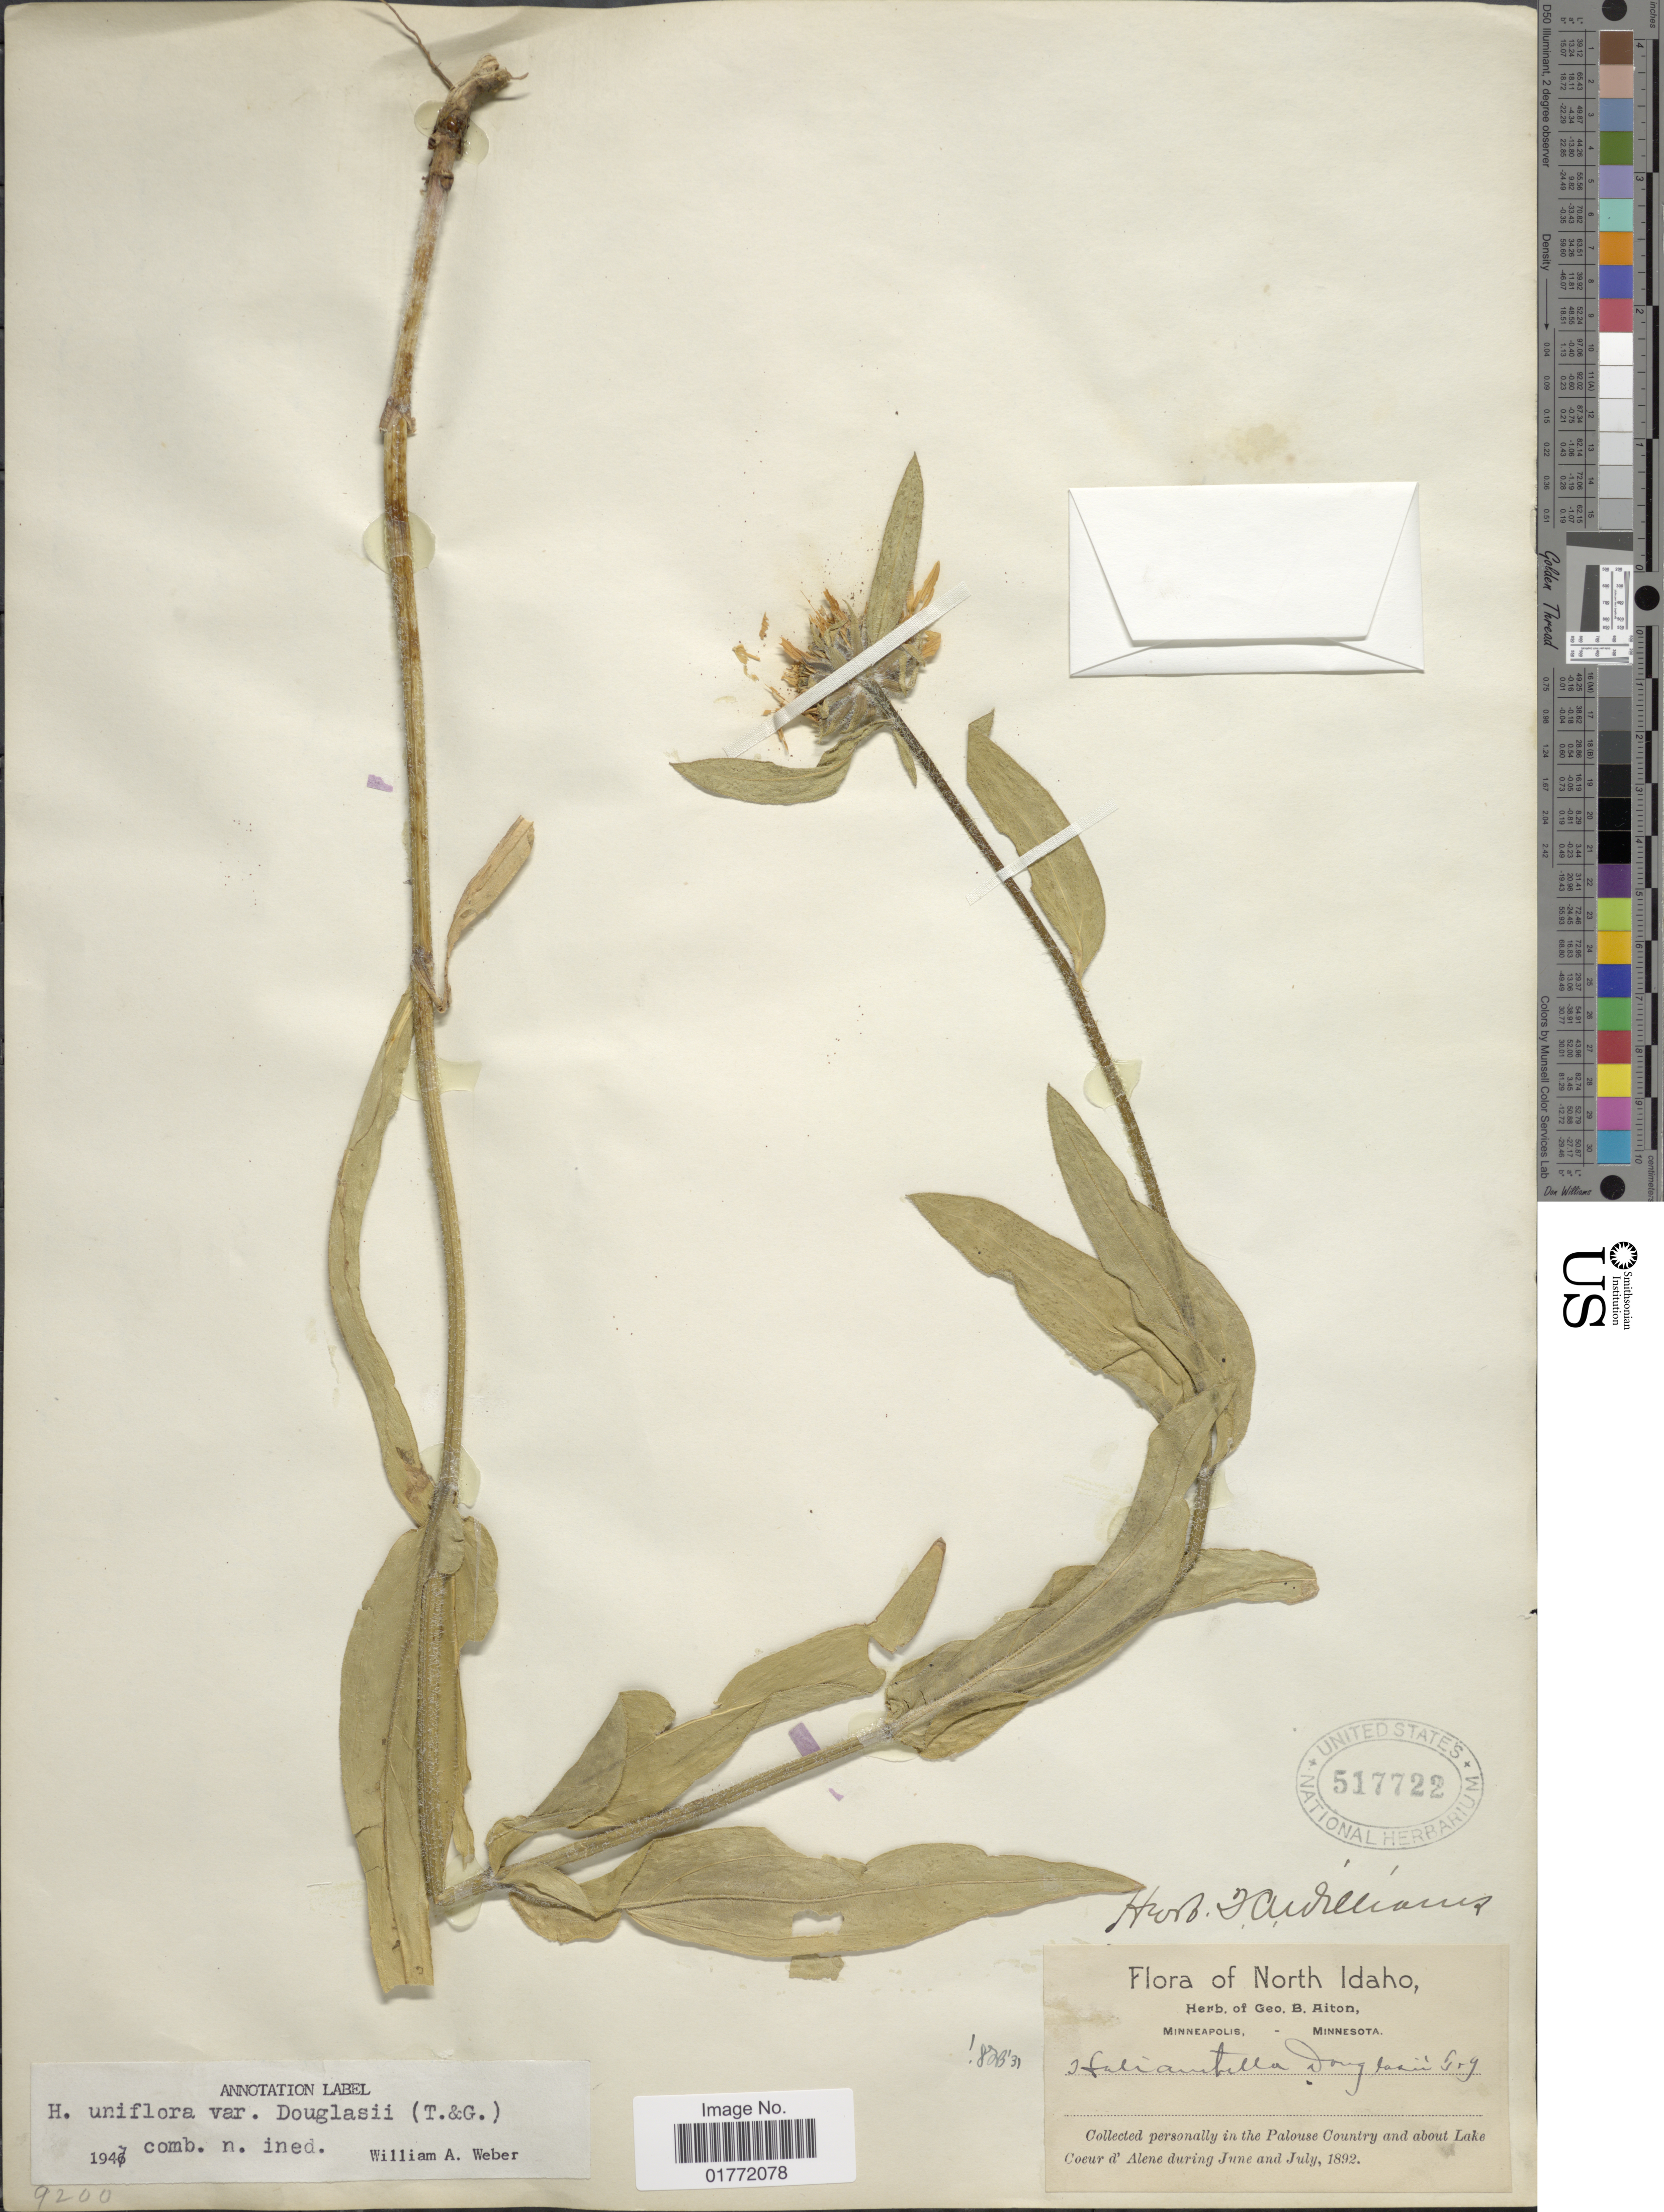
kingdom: Plantae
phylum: Tracheophyta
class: Magnoliopsida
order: Asterales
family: Asteraceae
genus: Helianthus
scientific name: Helianthus uniflora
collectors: ex herb. Geo. B. Aiton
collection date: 1892-06/1892-07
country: United States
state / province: Idaho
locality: North Idaho, in the Palouse Country and about Lake Couer d'Alene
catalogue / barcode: US 517722